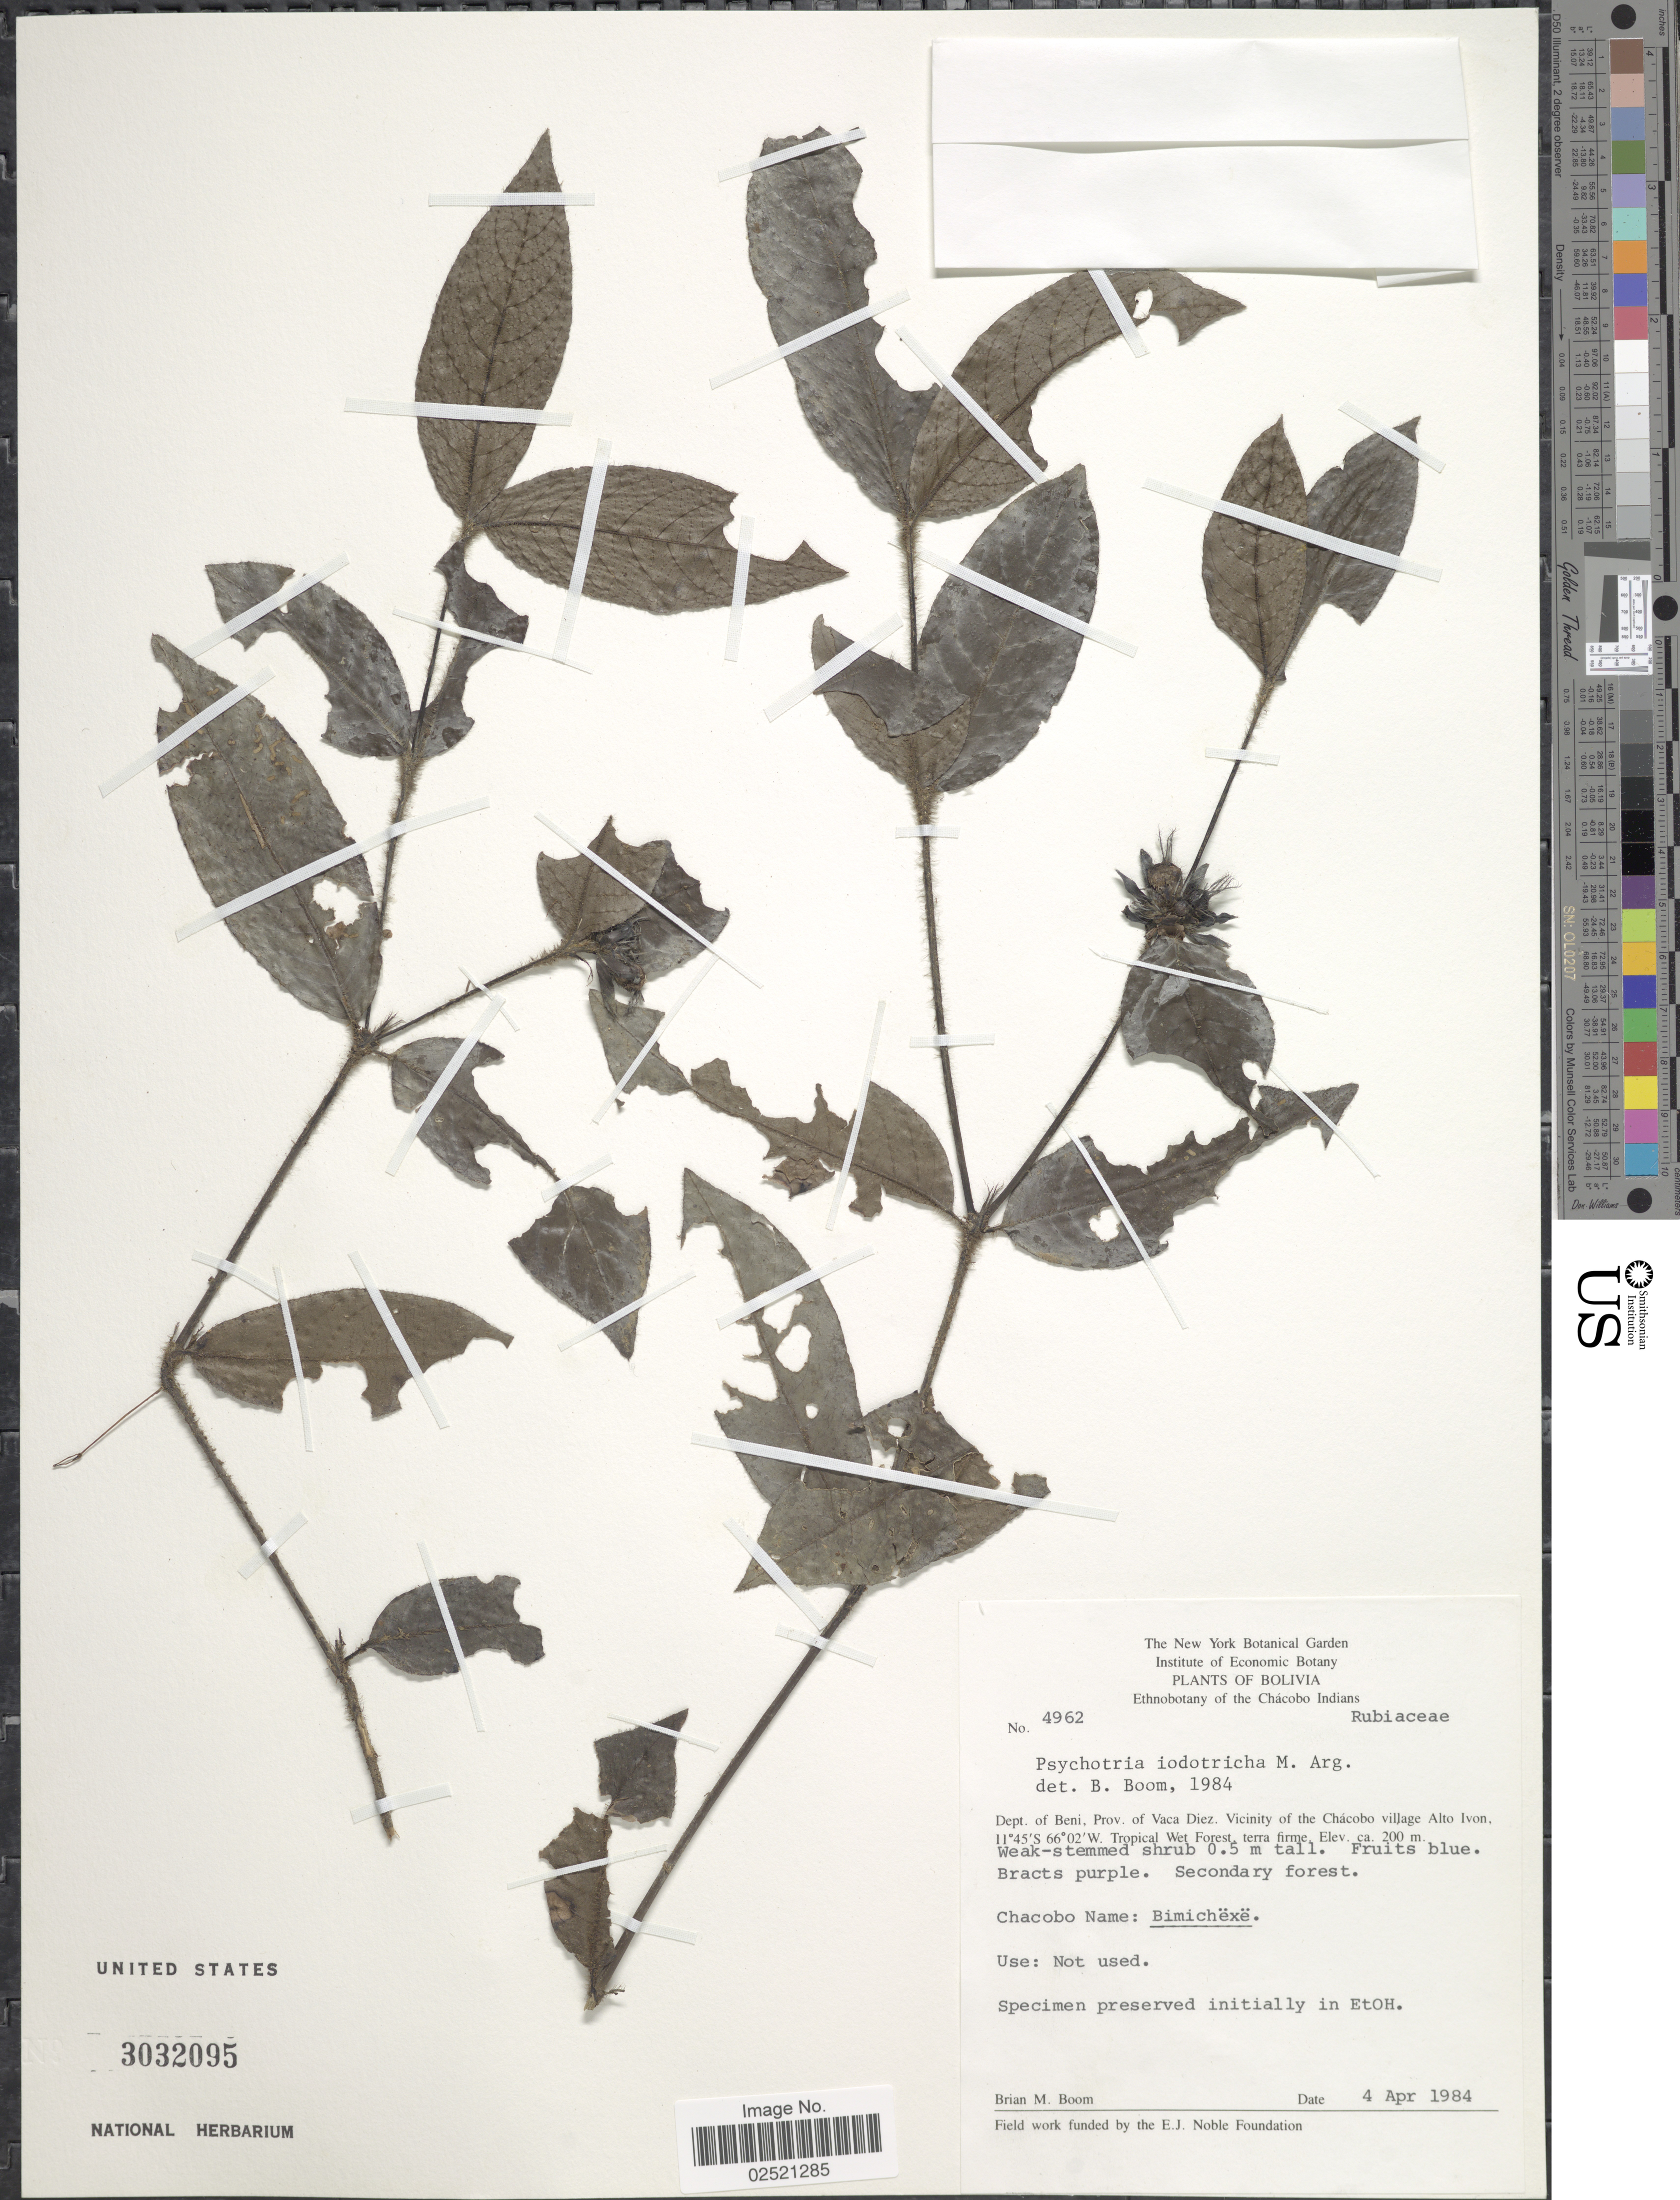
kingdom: Plantae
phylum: Tracheophyta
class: Magnoliopsida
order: Gentianales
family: Rubiaceae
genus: Psychotria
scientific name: Psychotria iodotricha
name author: Müll. Arg.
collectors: B. M. Boom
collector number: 4962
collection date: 1984-04-04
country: Bolivia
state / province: Beni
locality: Ethnobotany of the Chaco Indians [unsure placement], Prov. of Vaca Diez, Vicinity of the Chacobo village Alto Ivon.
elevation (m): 200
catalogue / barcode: US 3032095